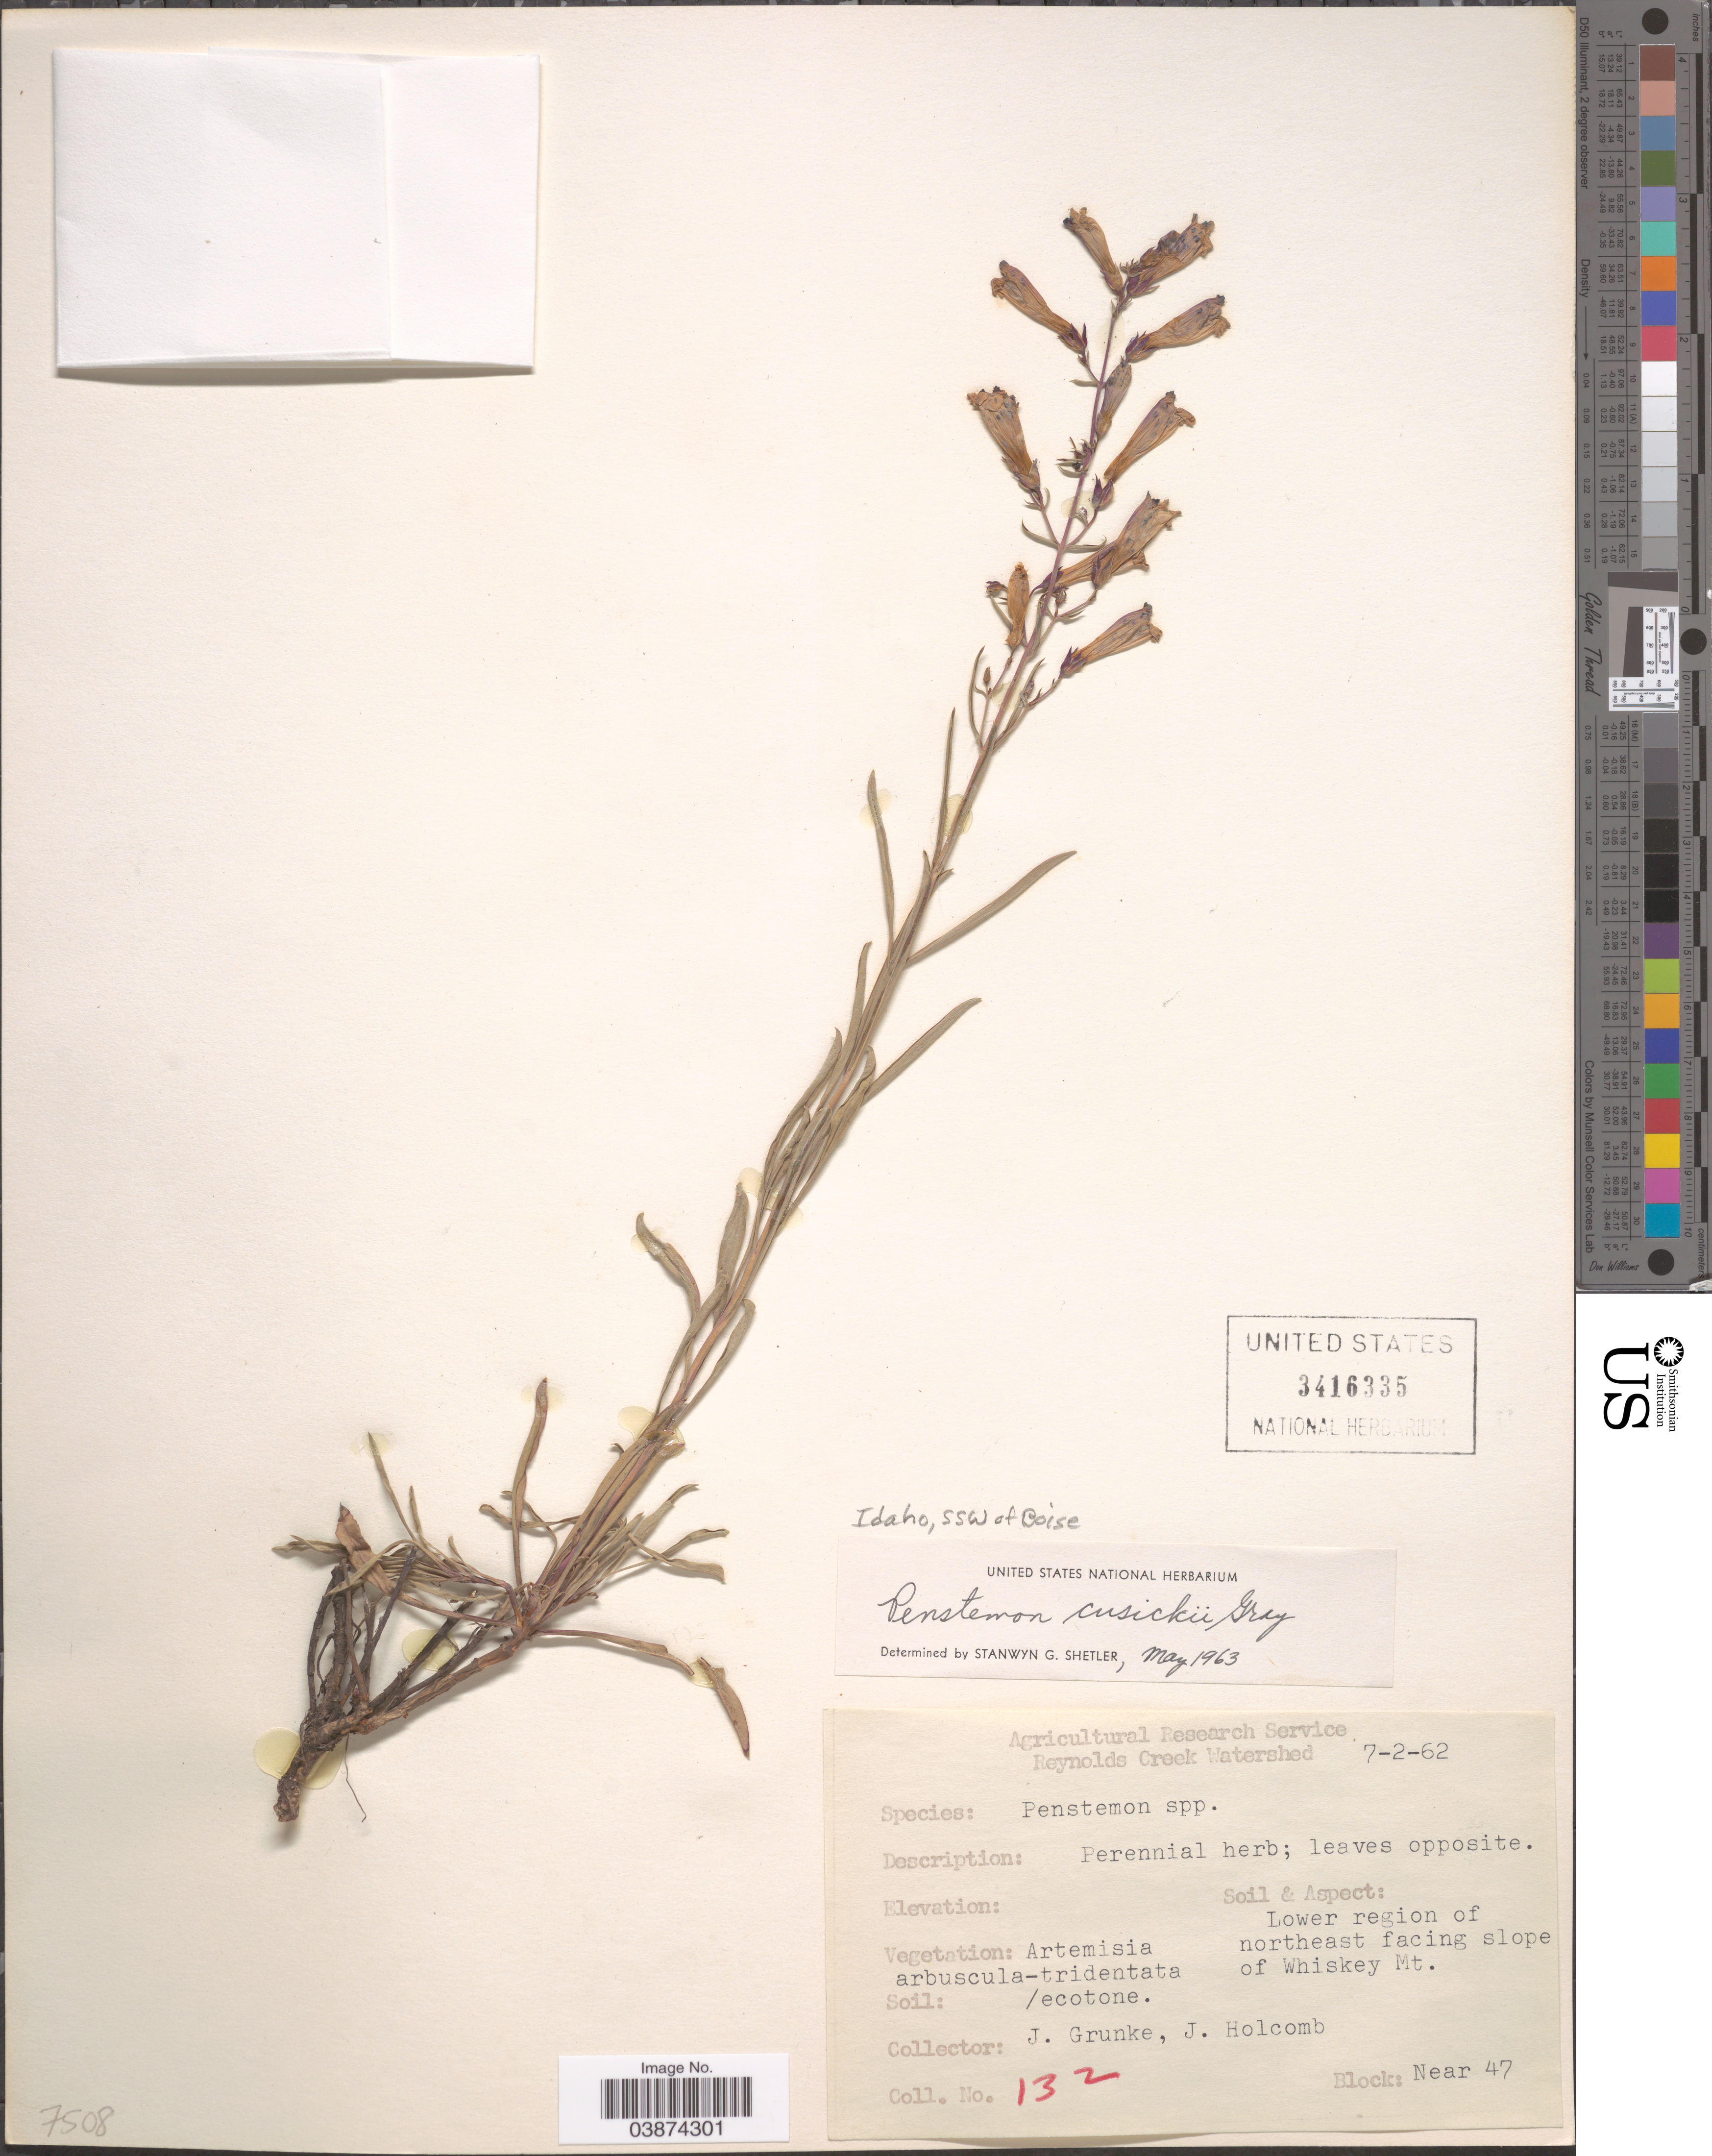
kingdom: Plantae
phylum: Tracheophyta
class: Magnoliopsida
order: Lamiales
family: Plantaginaceae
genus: Penstemon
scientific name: Penstemon cusickii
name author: A. Gray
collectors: J. Grunke & J. Holcomb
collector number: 132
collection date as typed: Transcribed d/m/y: 2/7/62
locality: Reynolds Creek Watershed. Lower region of northeast facing slope of Whiskey Mt. Block: Near 47.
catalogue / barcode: US 3416335